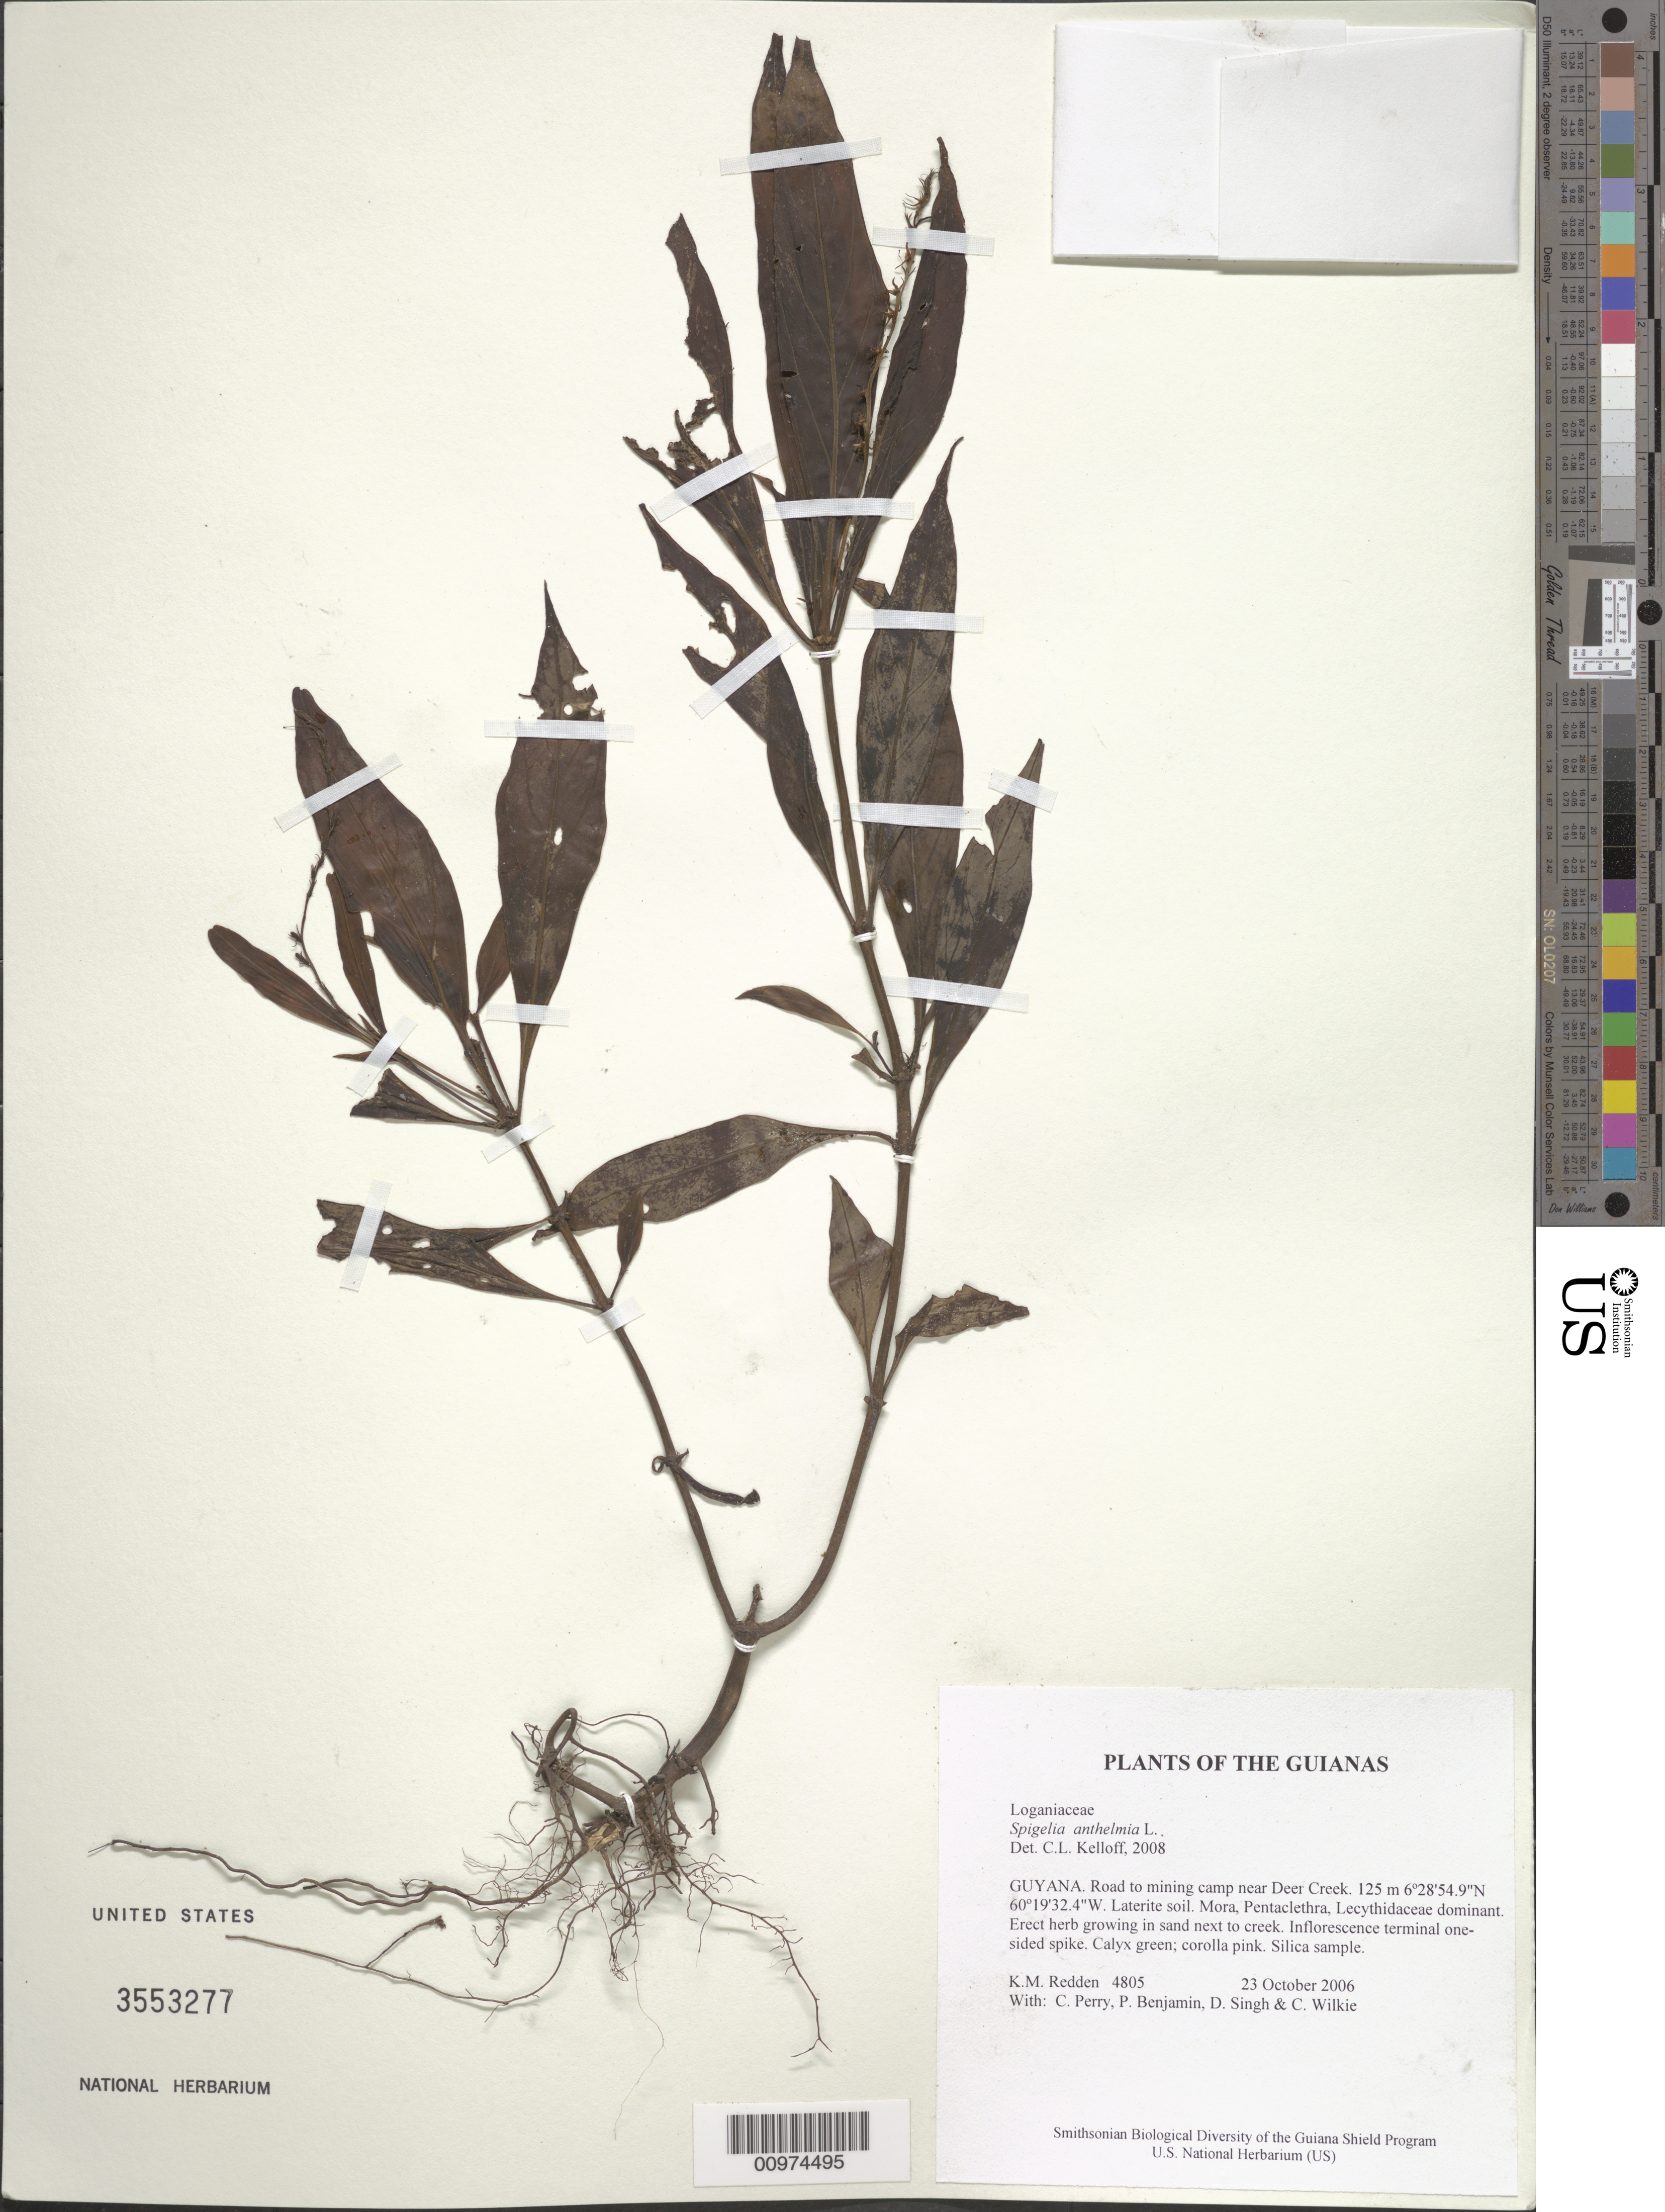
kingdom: Plantae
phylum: Tracheophyta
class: Magnoliopsida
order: Gentianales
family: Loganiaceae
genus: Spigelia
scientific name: Spigelia anthelmia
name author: L.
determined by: Kelloff, Carol L., (US), Smithsonian Institution - National Museum of Natural History (UNITED STATES)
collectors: K. M. Redden, C. Perry, P. Benjamin, D. Singh & C. Wilkie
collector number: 4805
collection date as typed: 23 October 2006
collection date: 2006-10-23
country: Guyana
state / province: Cuyuni-Mazaruni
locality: Road to mining camp near Deer Creek.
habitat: Laterite soil. Mora, Pentaclethra, Lecythidaceae dominant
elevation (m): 125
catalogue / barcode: US 3553277